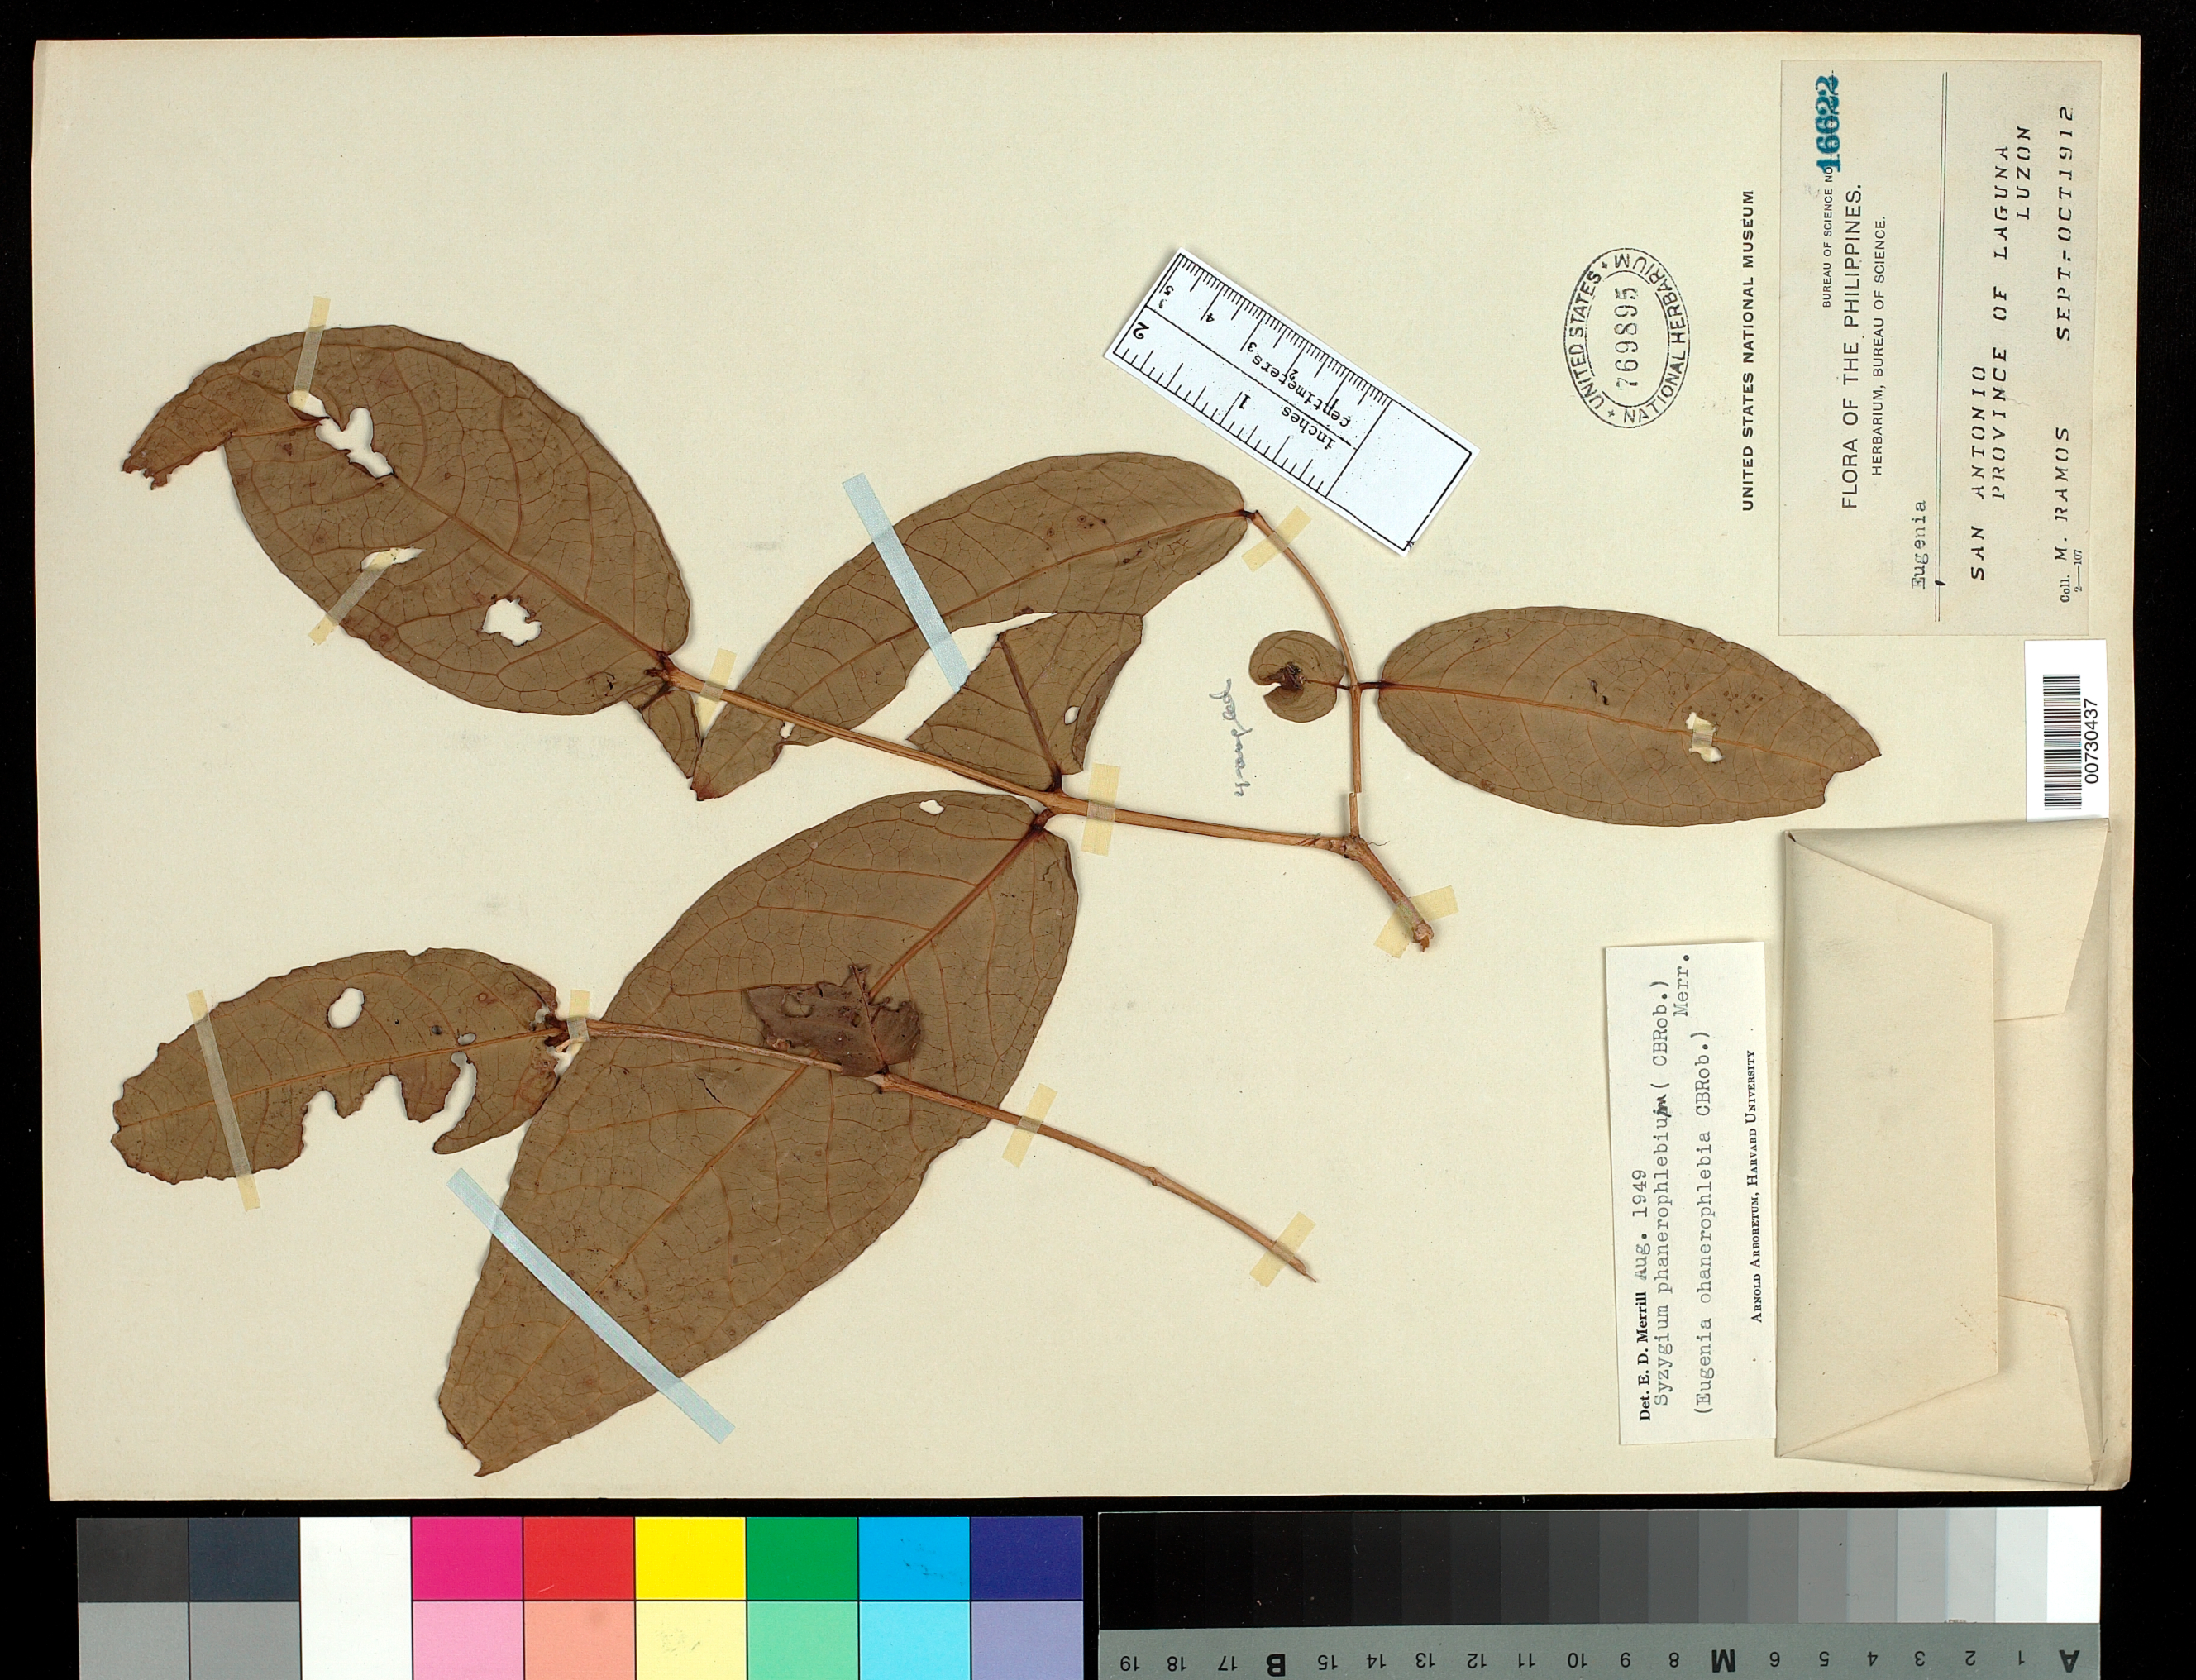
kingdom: Plantae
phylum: Tracheophyta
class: Magnoliopsida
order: Myrtales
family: Myrtaceae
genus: Syzygium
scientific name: Syzygium phanerophlebium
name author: (C.B. Rob.) Merr.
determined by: Merrill, Elmer Drew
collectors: M. Ramos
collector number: Bur. Sci. 16622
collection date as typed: Sep 1912 to -- Oct 1912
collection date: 1912-09/1912-10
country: Philippines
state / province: Calabarzon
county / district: Laguna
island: Luzon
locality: San Antonio.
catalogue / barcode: US 769895